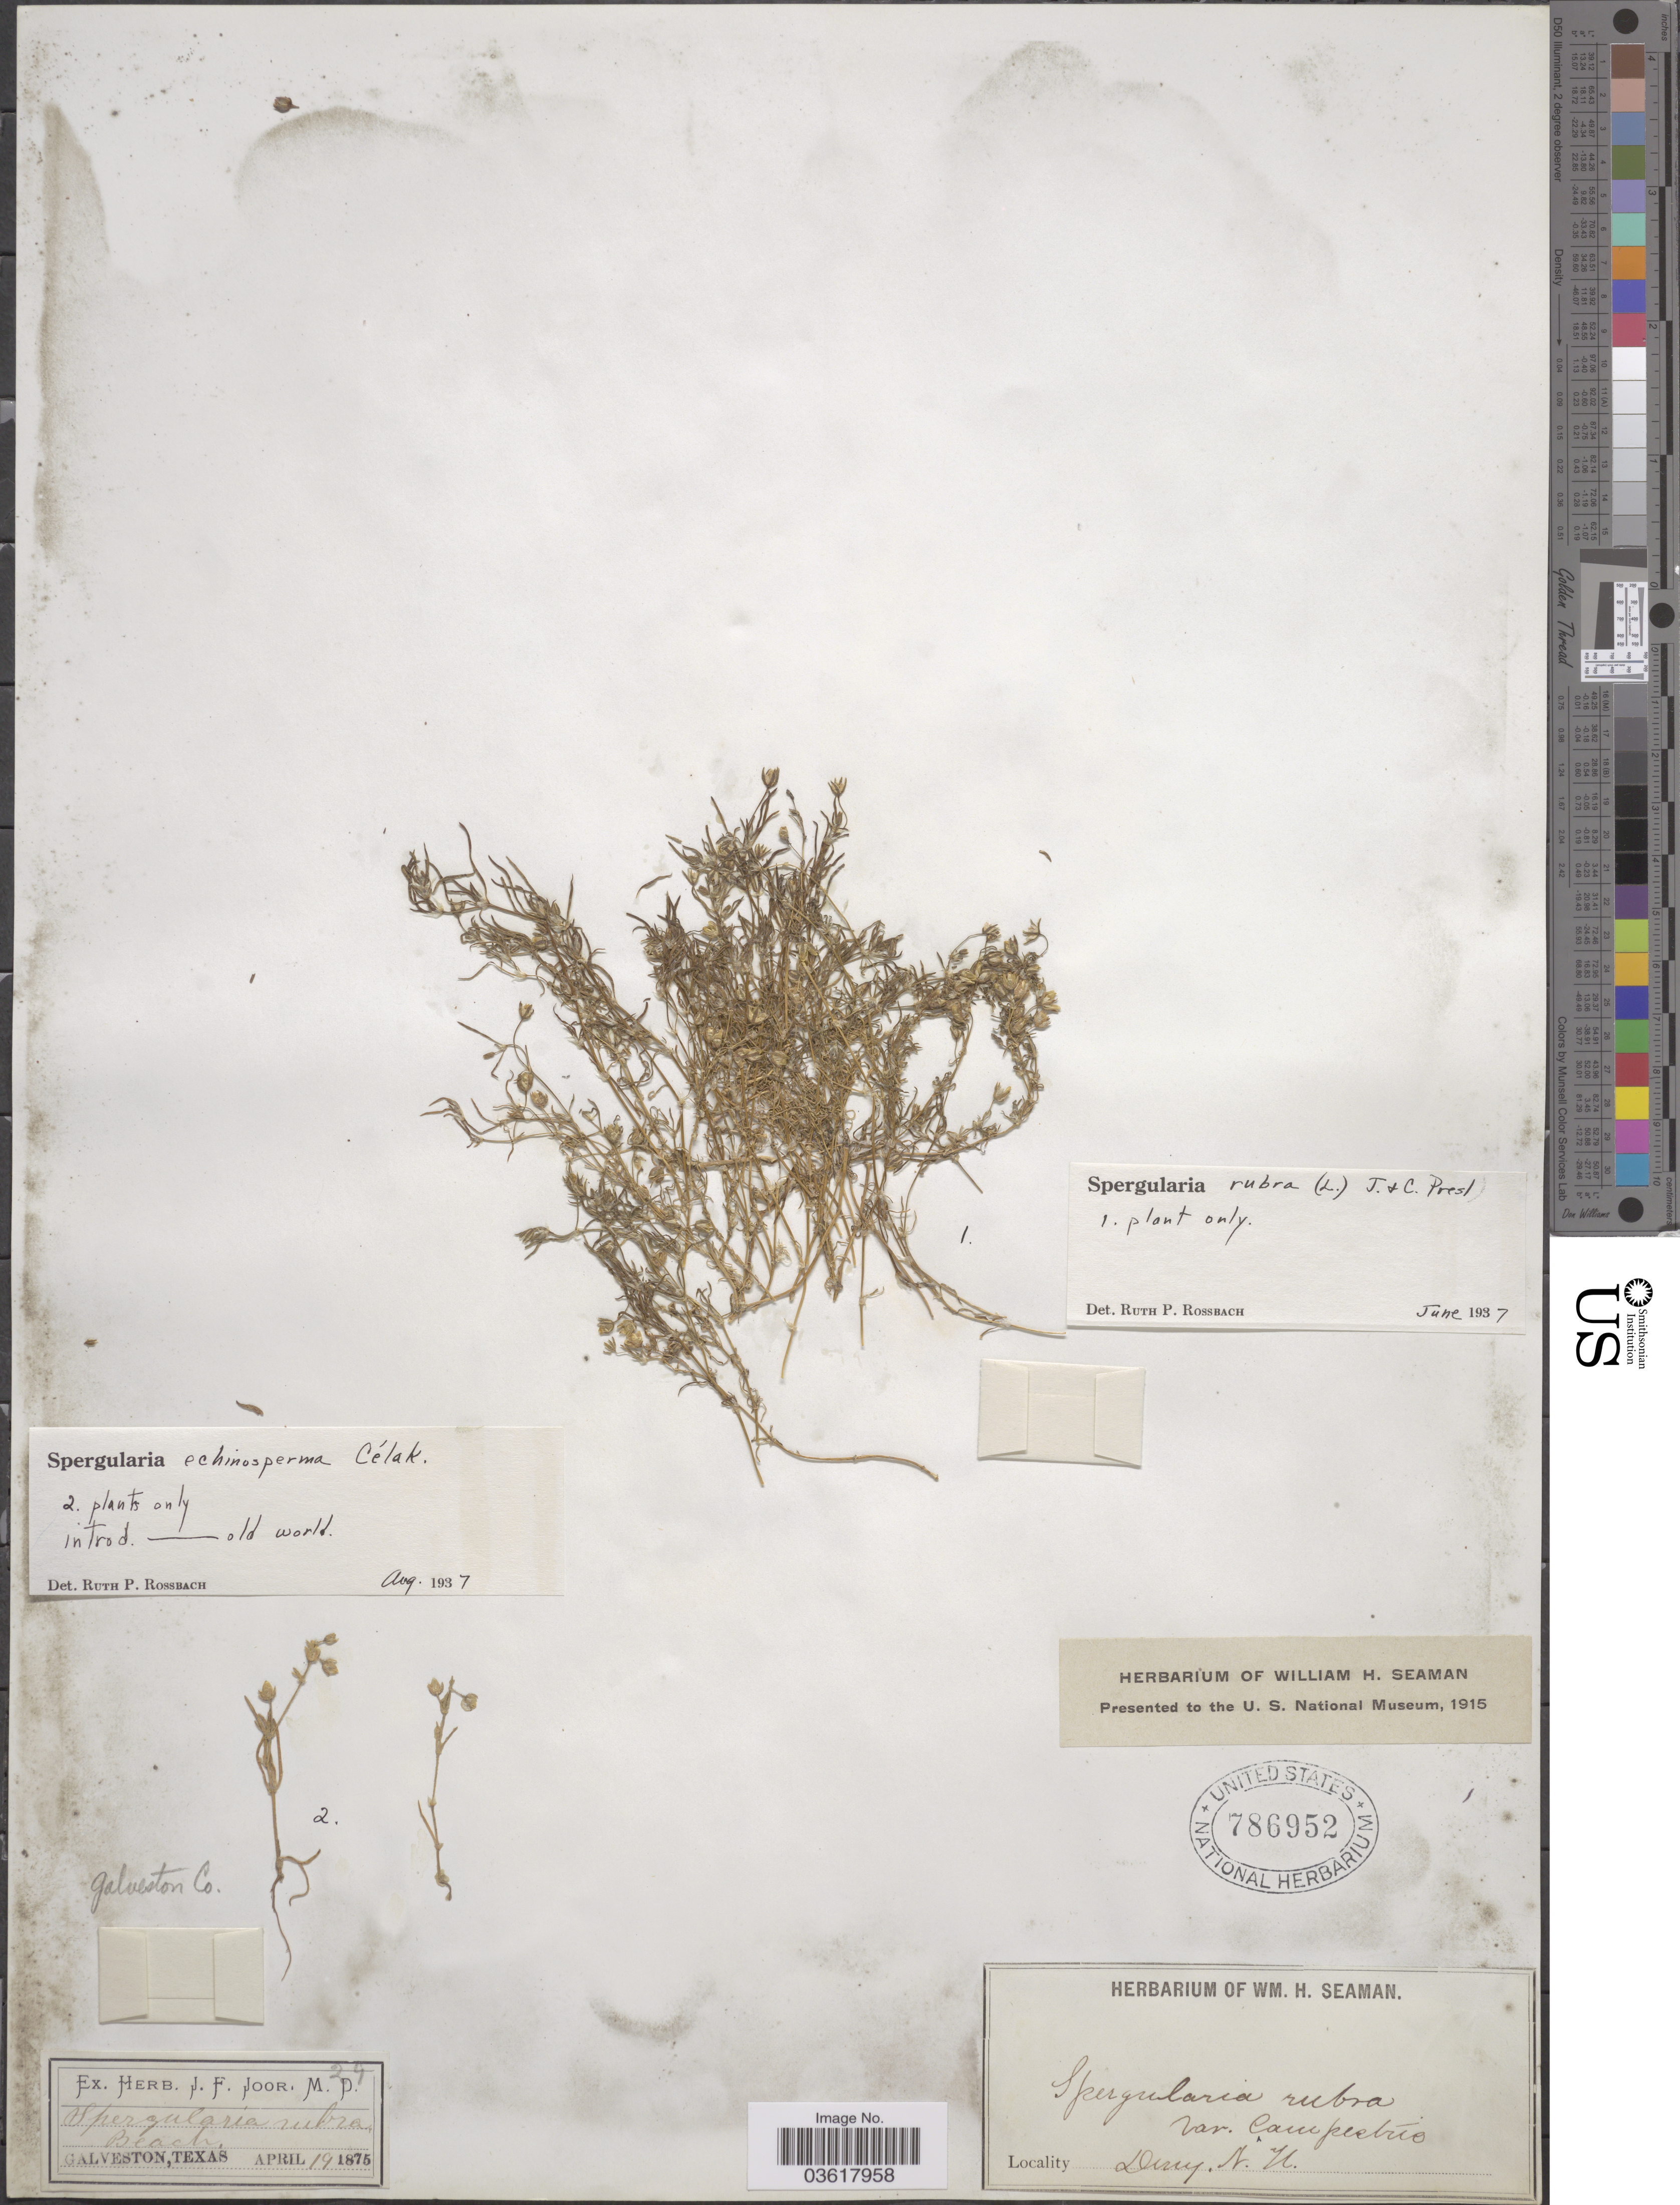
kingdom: Plantae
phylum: Tracheophyta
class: Magnoliopsida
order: Caryophyllales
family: Caryophyllaceae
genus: Spergularia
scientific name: Spergularia echinosperma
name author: (Čelak.) Asch. & Graebn.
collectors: ex herb. J.F. Joor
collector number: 29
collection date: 1875-04-19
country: United States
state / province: Texas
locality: Galveston Co. Galveston.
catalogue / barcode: US 786952